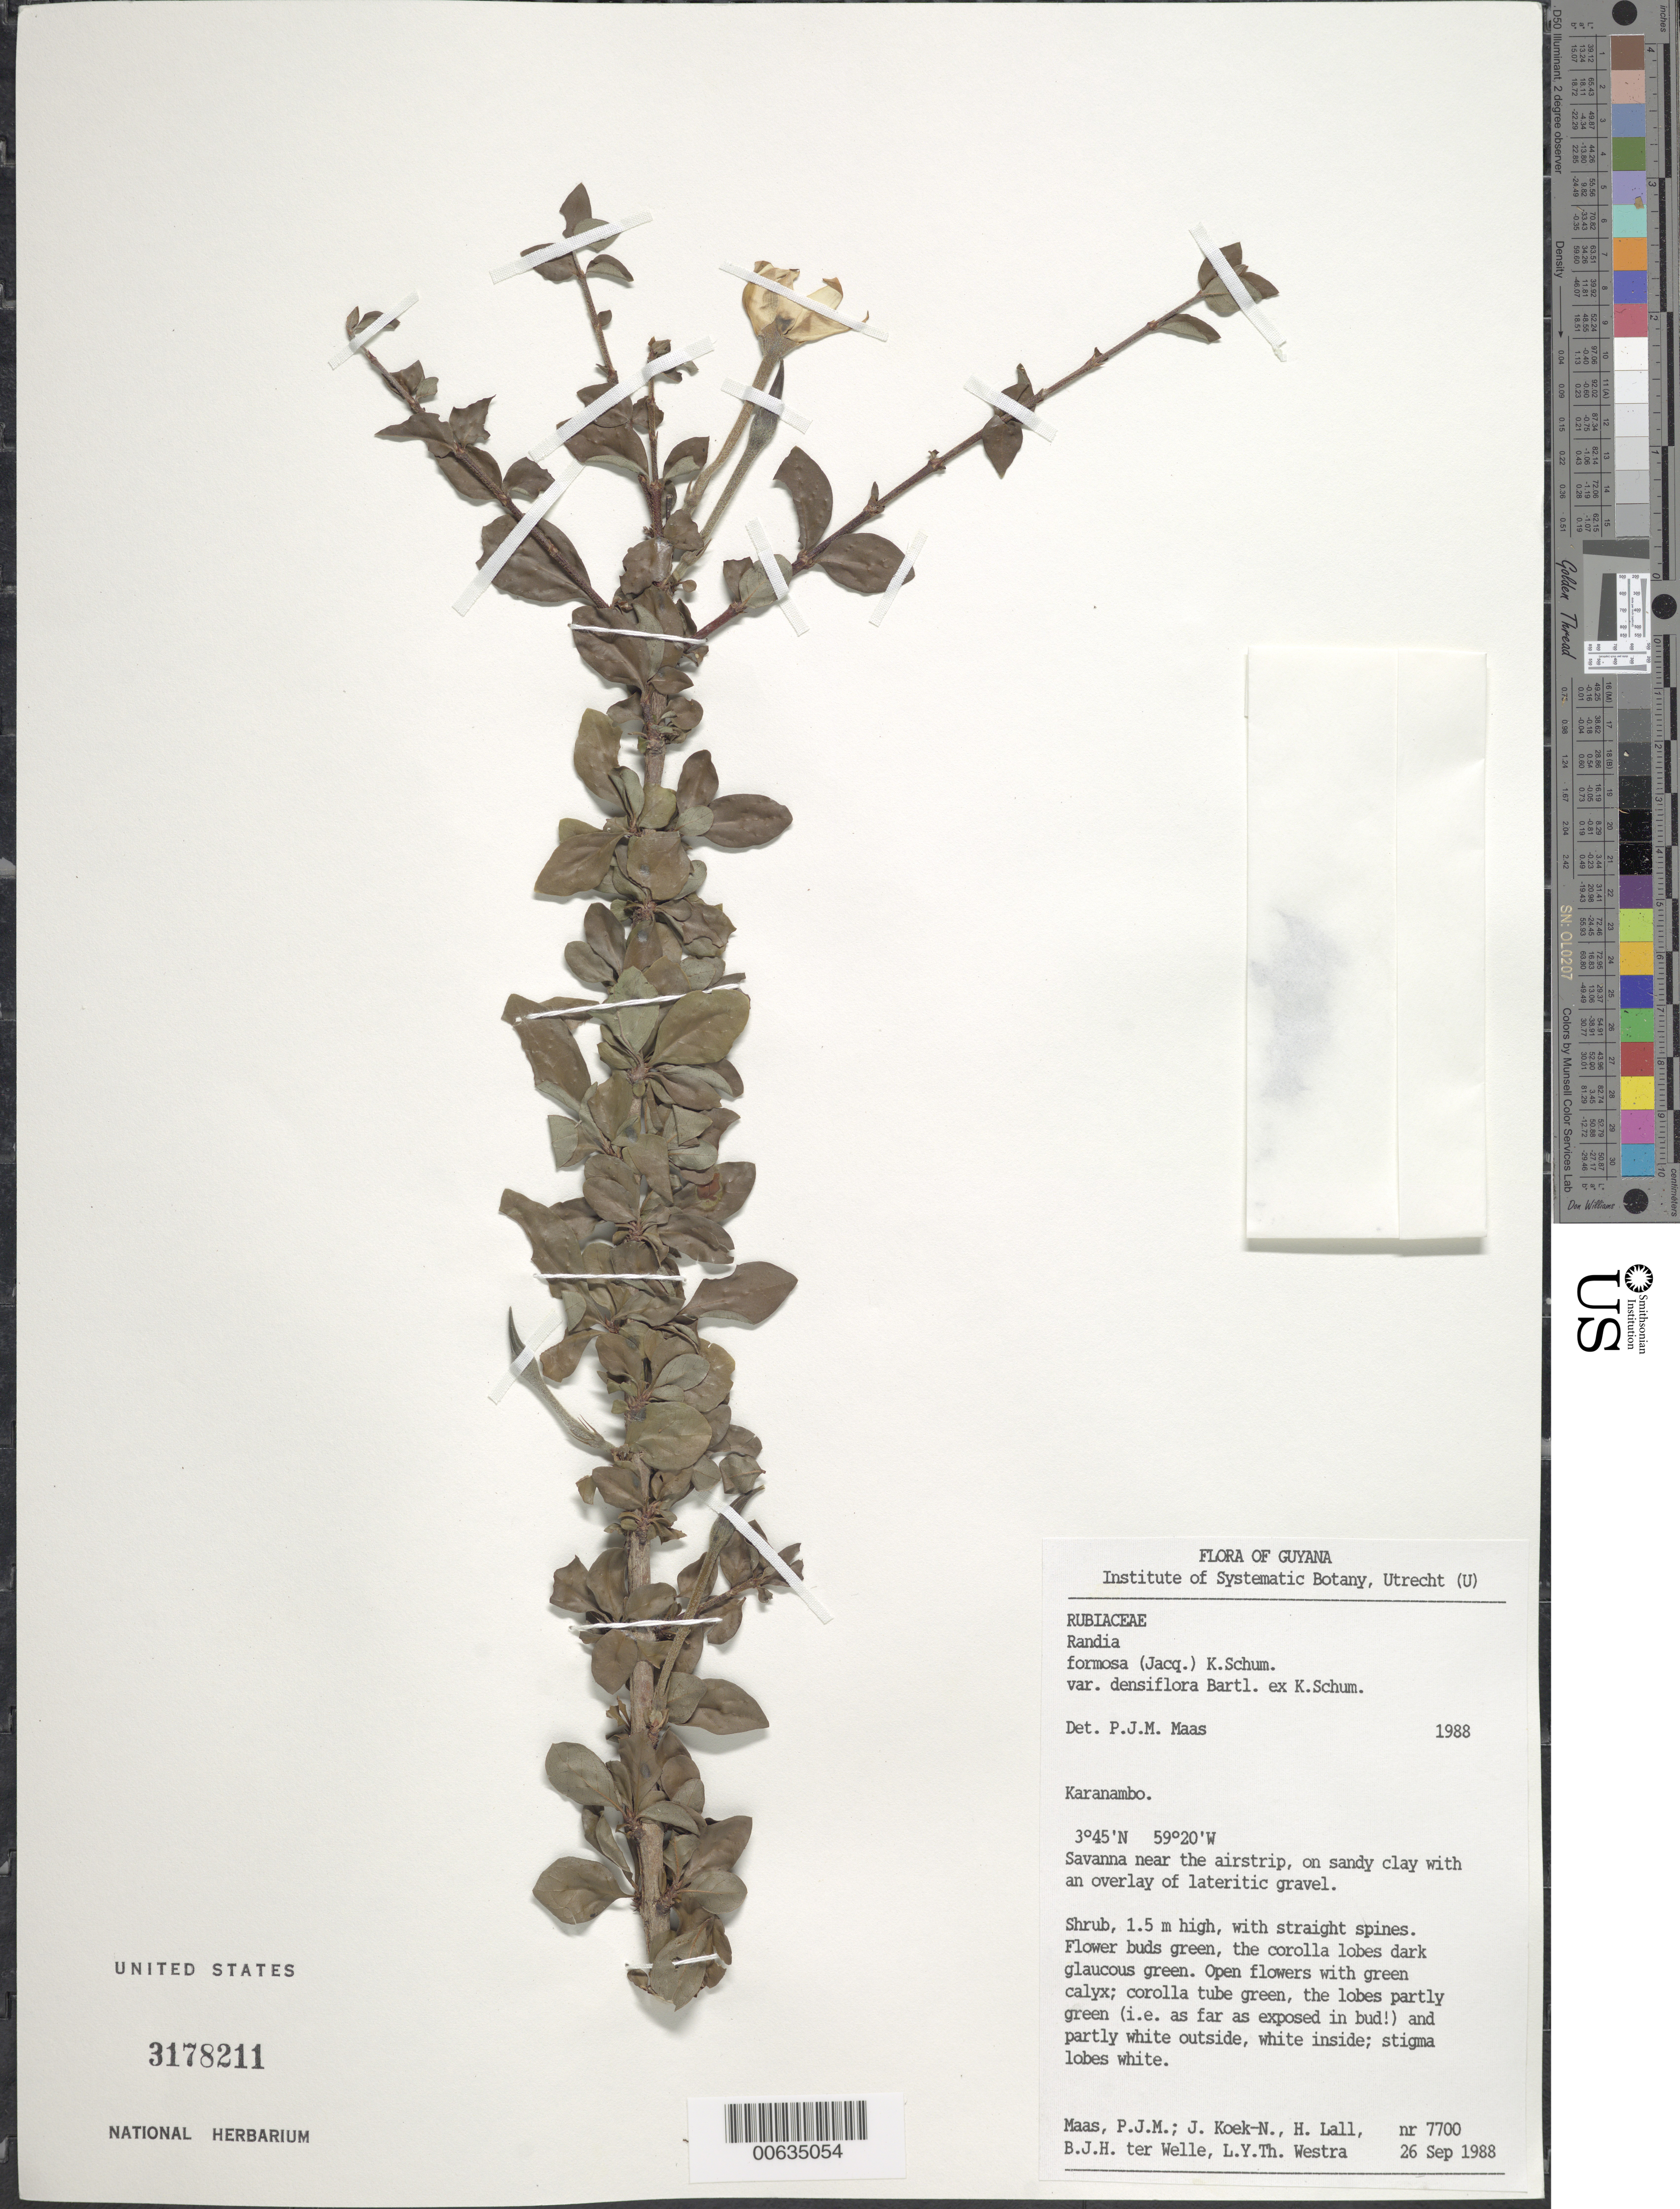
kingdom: Plantae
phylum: Tracheophyta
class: Magnoliopsida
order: Gentianales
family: Rubiaceae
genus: Randia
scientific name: Randia formosa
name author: (Jacq.) K. Schum.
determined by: Maas, Paul J. M.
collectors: P. Maas, J. Koek-Noorman, H. Lall, B. Welle & L. Y. T. Westra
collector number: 7700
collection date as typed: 26-Sep-88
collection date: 1988-09-26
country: Guyana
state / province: U. Takutu-U. Essequibo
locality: Karanambo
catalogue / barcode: US 3178211